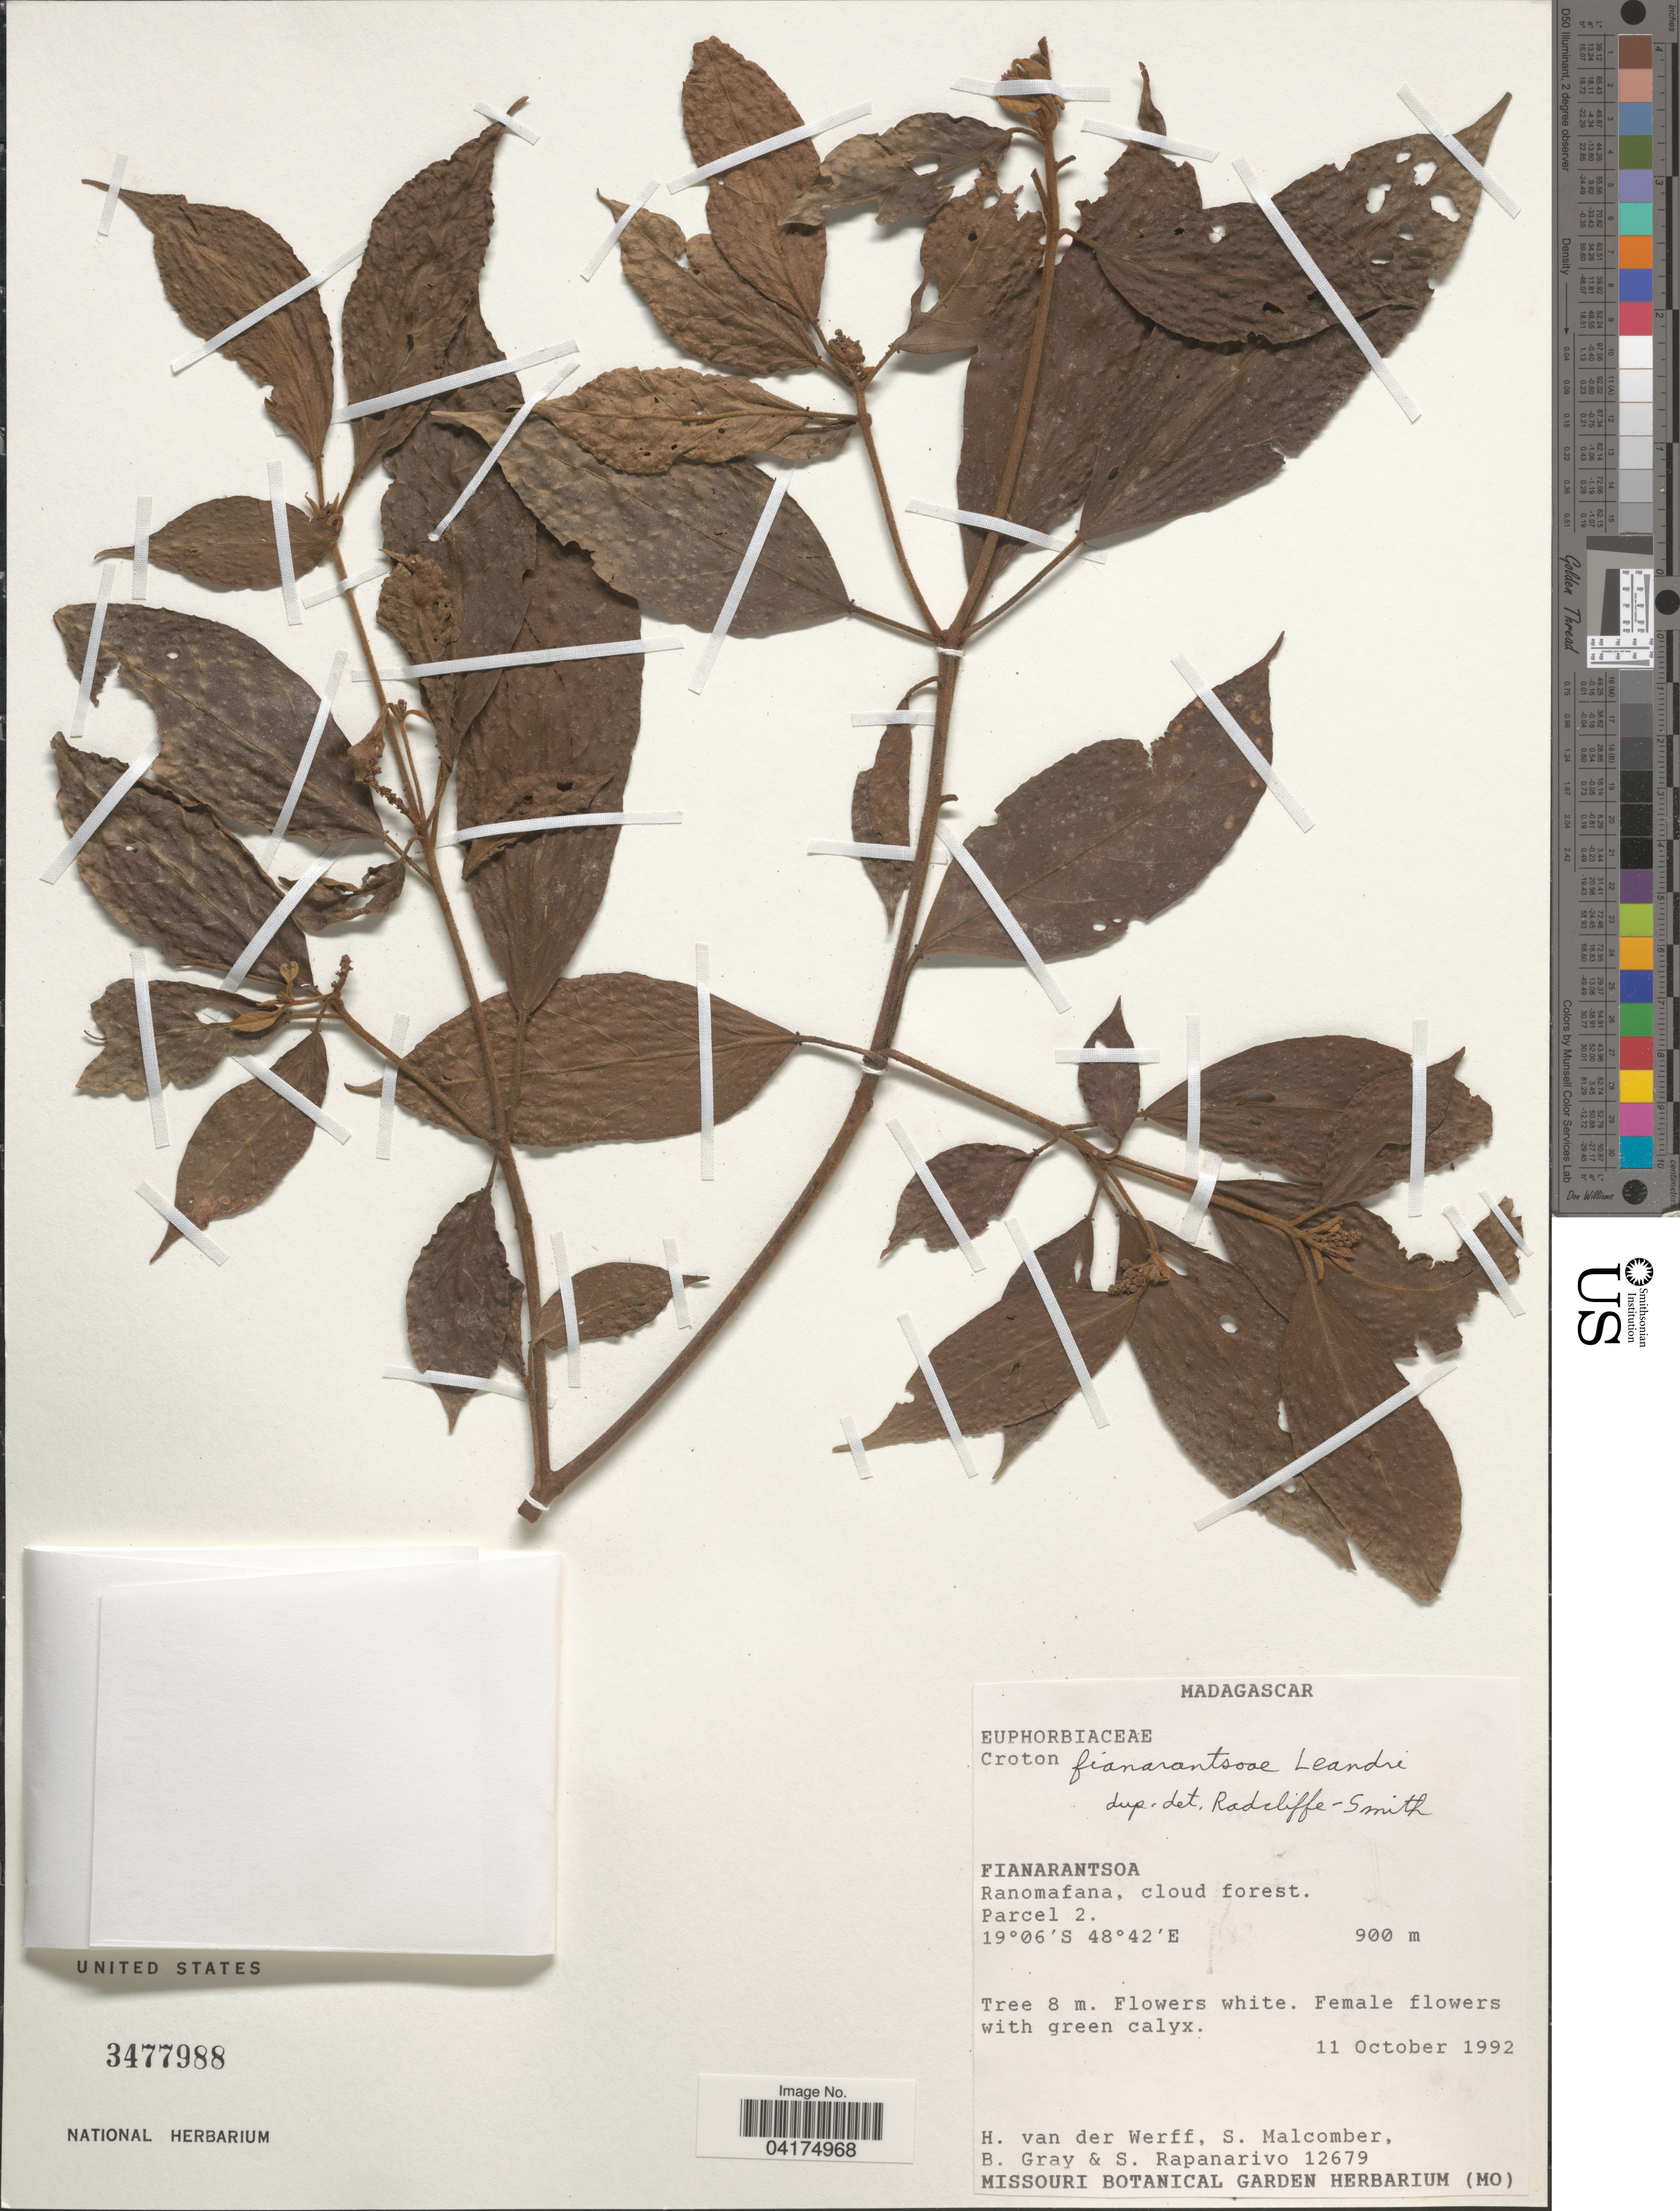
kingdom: Plantae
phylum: Tracheophyta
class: Magnoliopsida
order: Malpighiales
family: Euphorbiaceae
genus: Croton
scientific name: Croton fianarantsoae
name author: Leandri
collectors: H. van der Werff, S. T. Malcomber, B. Gray & S. Rapanarivo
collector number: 12679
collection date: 1992-10-11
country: Madagascar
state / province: Atsinanana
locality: Ranomafana, cloud forest. Parcel 2.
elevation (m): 900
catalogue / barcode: US 3477988